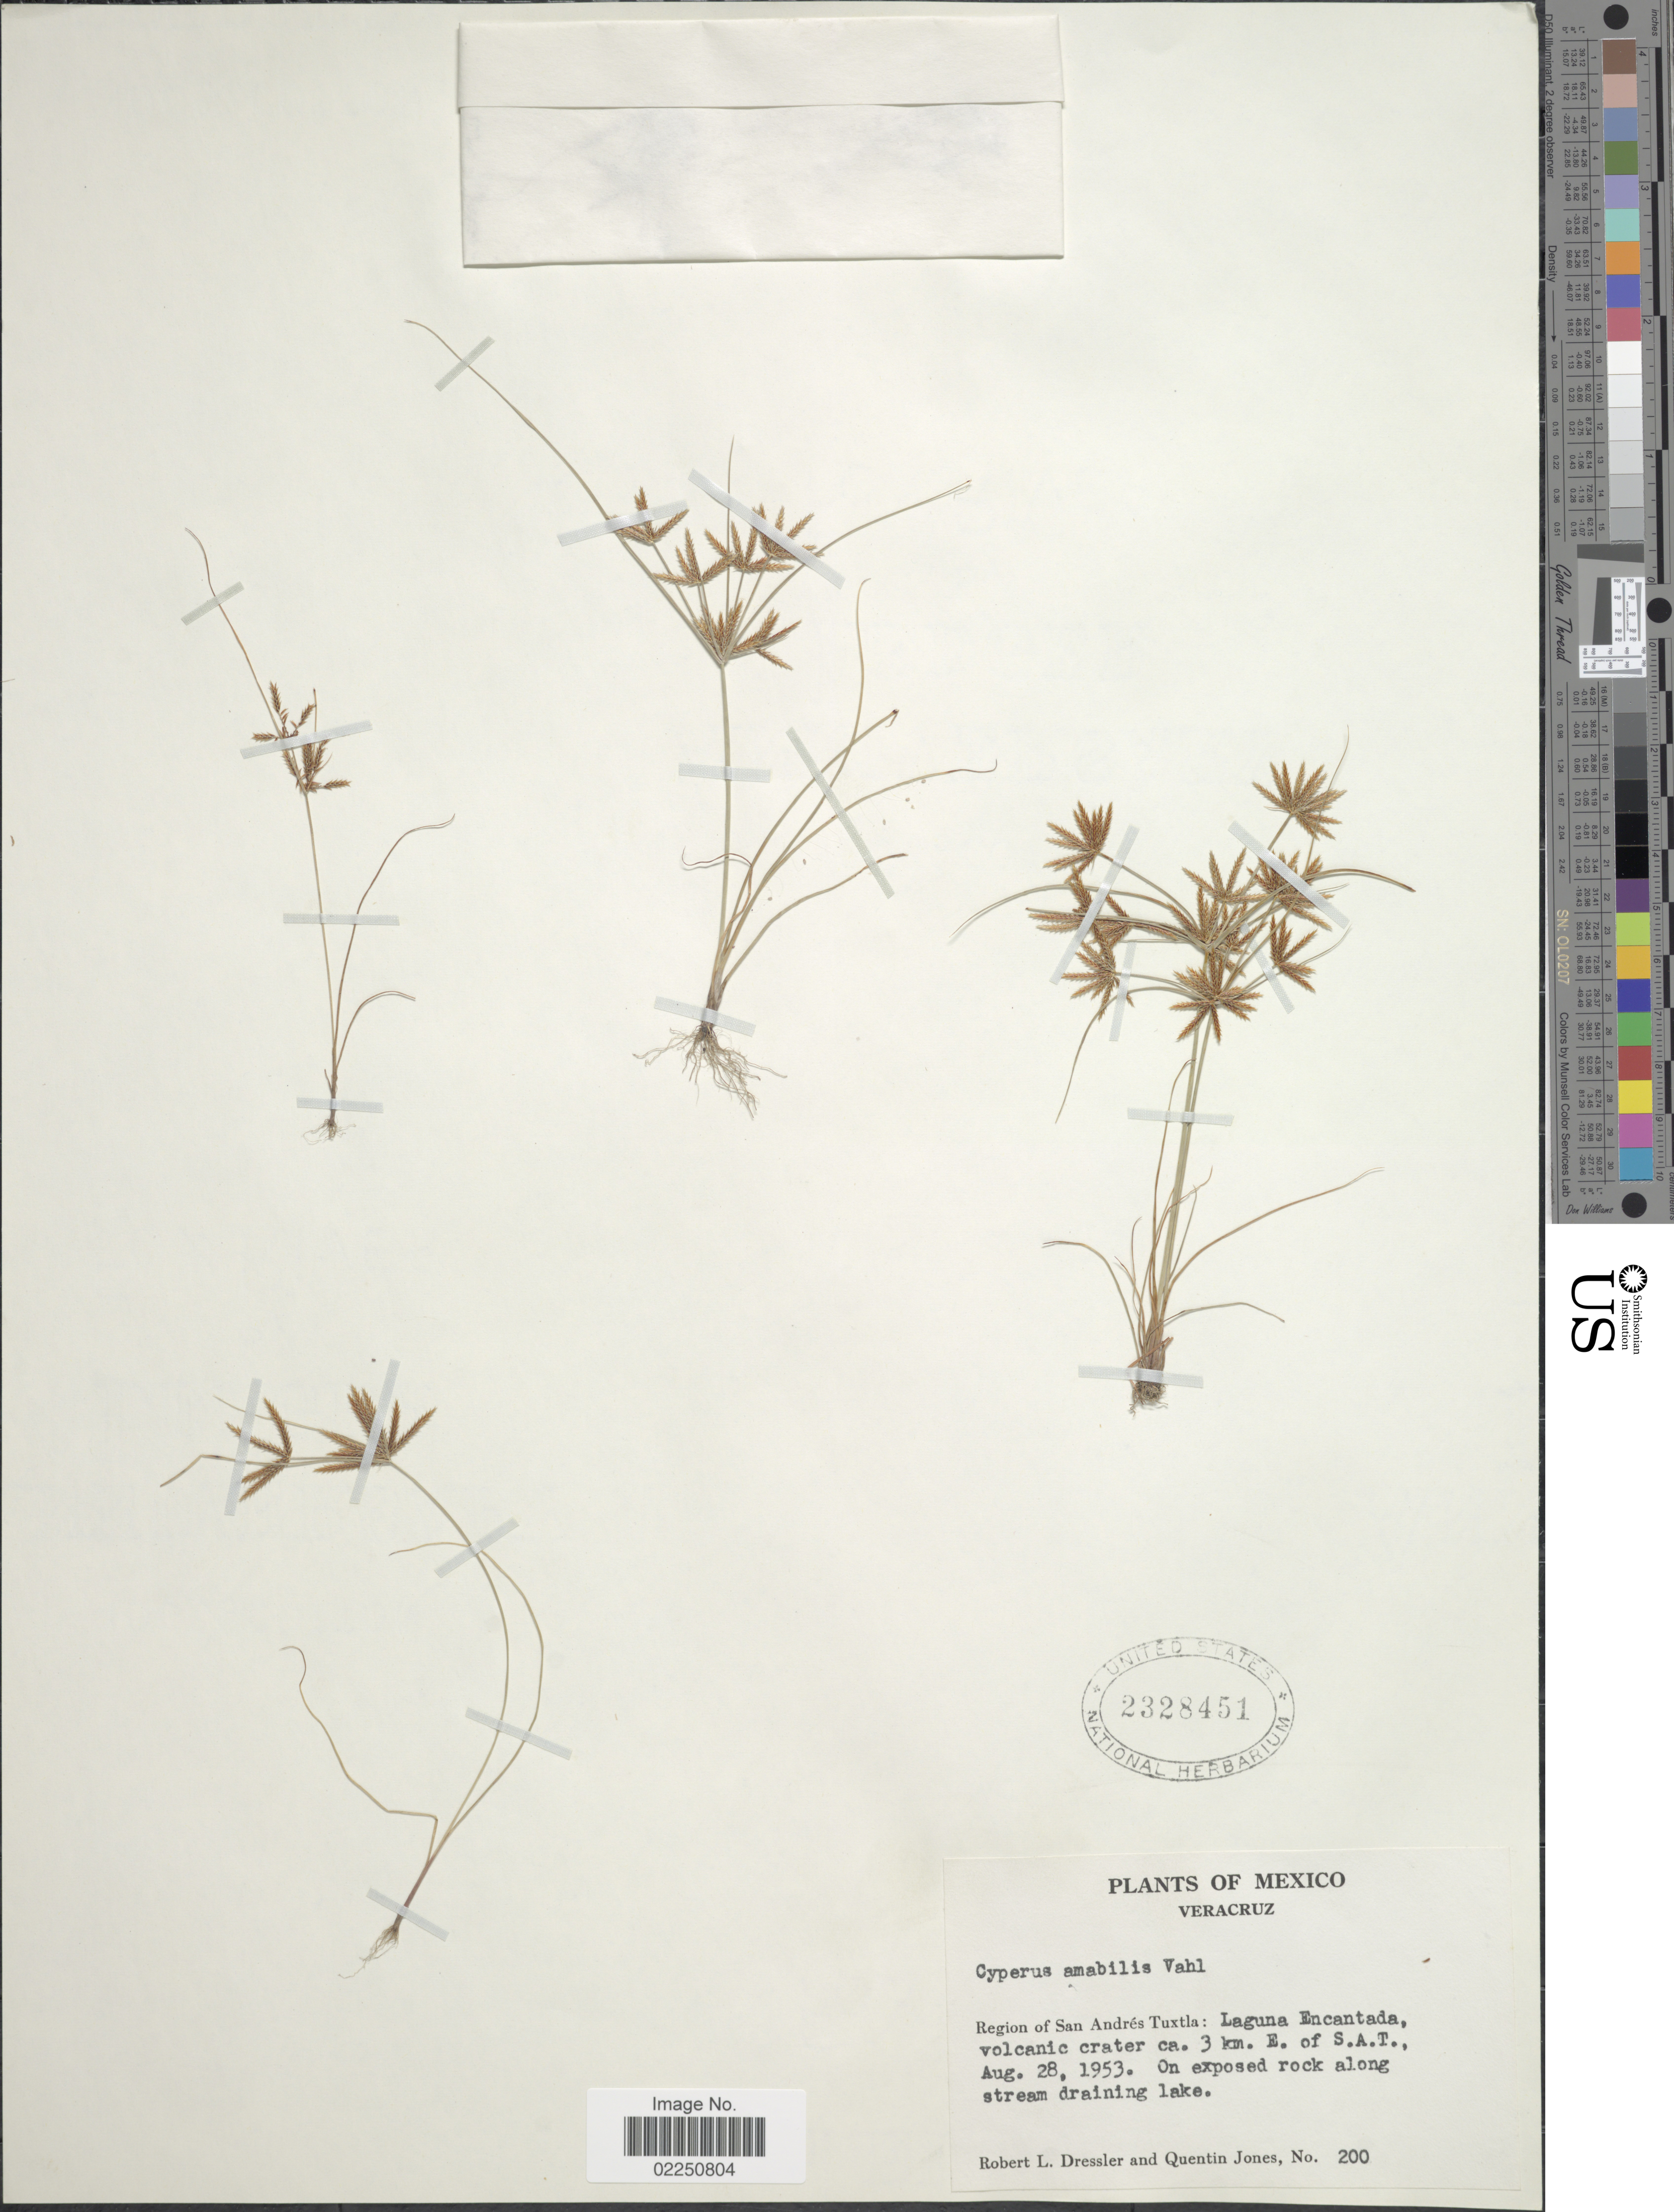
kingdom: Plantae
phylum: Tracheophyta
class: Liliopsida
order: Poales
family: Cyperaceae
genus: Cyperus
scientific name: Cyperus amabilis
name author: Vahl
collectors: R. Dressler & Q. Jones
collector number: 200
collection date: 1953-08-28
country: Mexico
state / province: Veracruz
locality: Veracruz. Region of San Andres Tuxtla: Laguna Encantada, volcanic crater ca. 3 km. E. of S.A.T.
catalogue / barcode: US 2328451